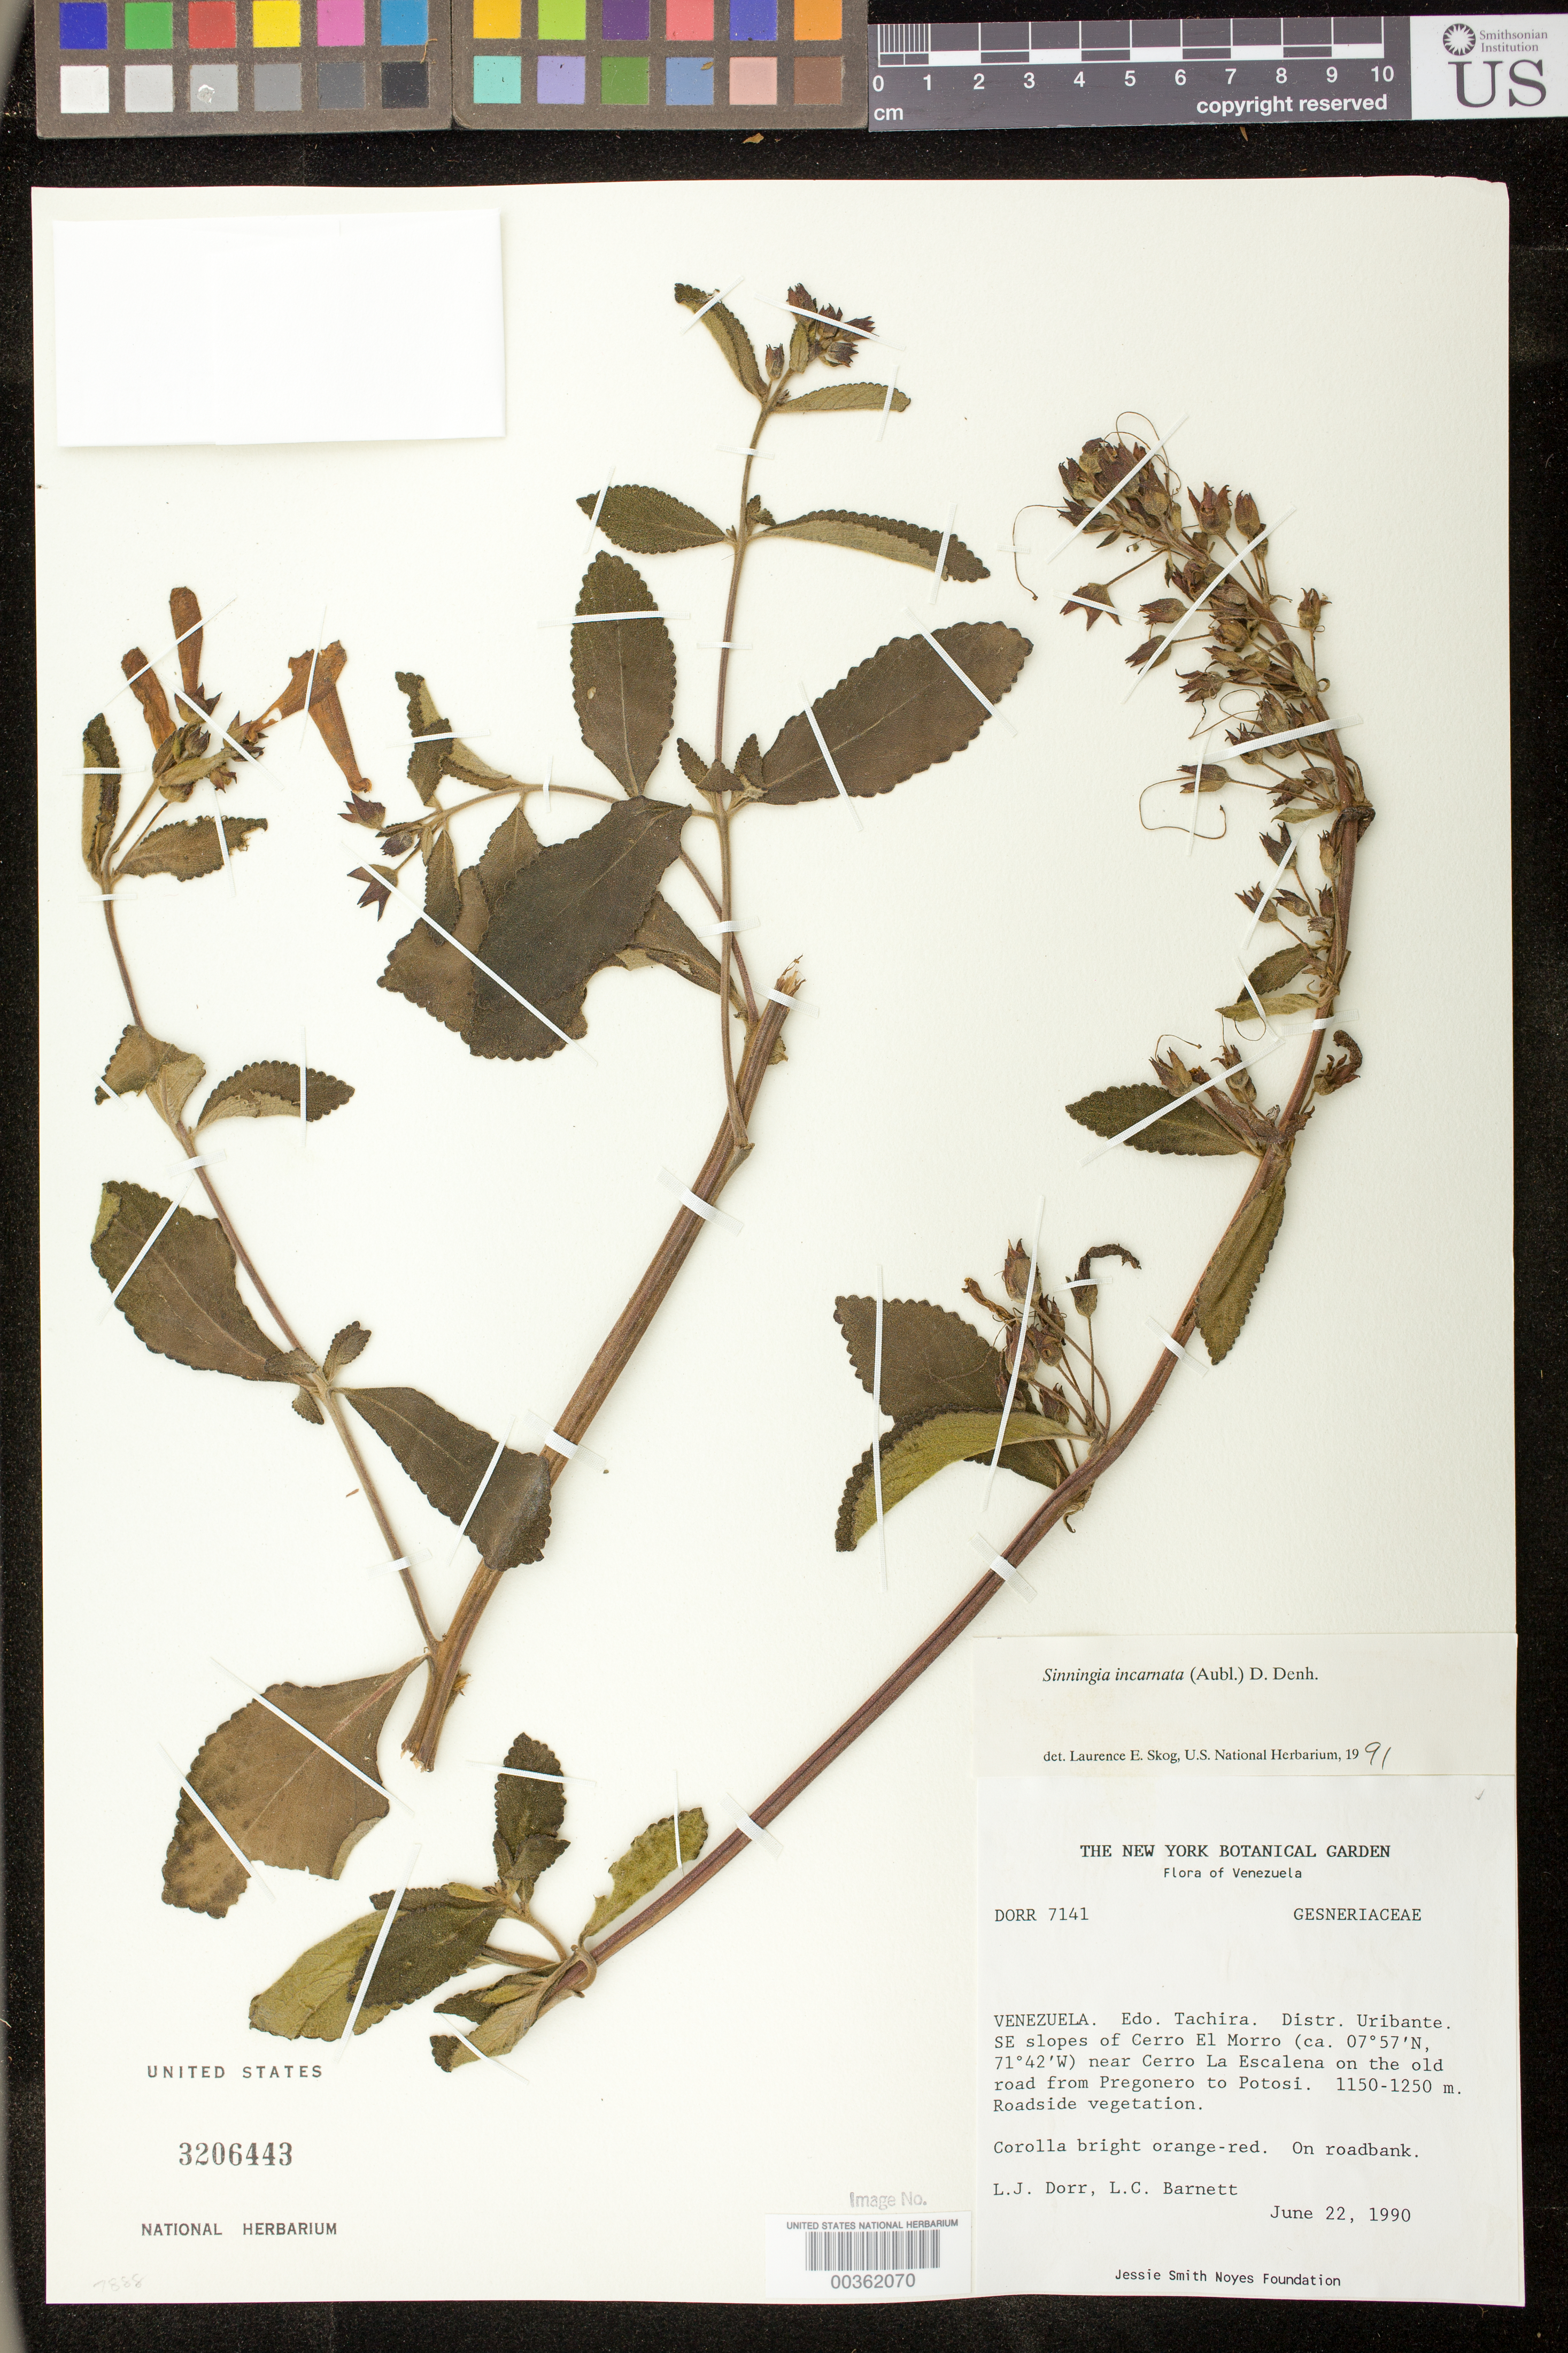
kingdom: Plantae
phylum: Tracheophyta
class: Magnoliopsida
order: Lamiales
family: Gesneriaceae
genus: Sinningia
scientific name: Sinningia incarnata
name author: (Aubl.) D.L. Denham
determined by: Clark, J. L., (SEL), The Marie Selby Botanical Garden (UNITED STATES)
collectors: L. J. Dorr & L. C. Barnett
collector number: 7141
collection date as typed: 22 Jun 1990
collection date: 1990-06-22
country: Venezuela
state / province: Táchira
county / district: Uribante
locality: SE slopes of Cerro El Morro near Cerro La Escalena on the old road from Pregonero to Potosi.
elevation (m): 1150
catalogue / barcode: US 3206443